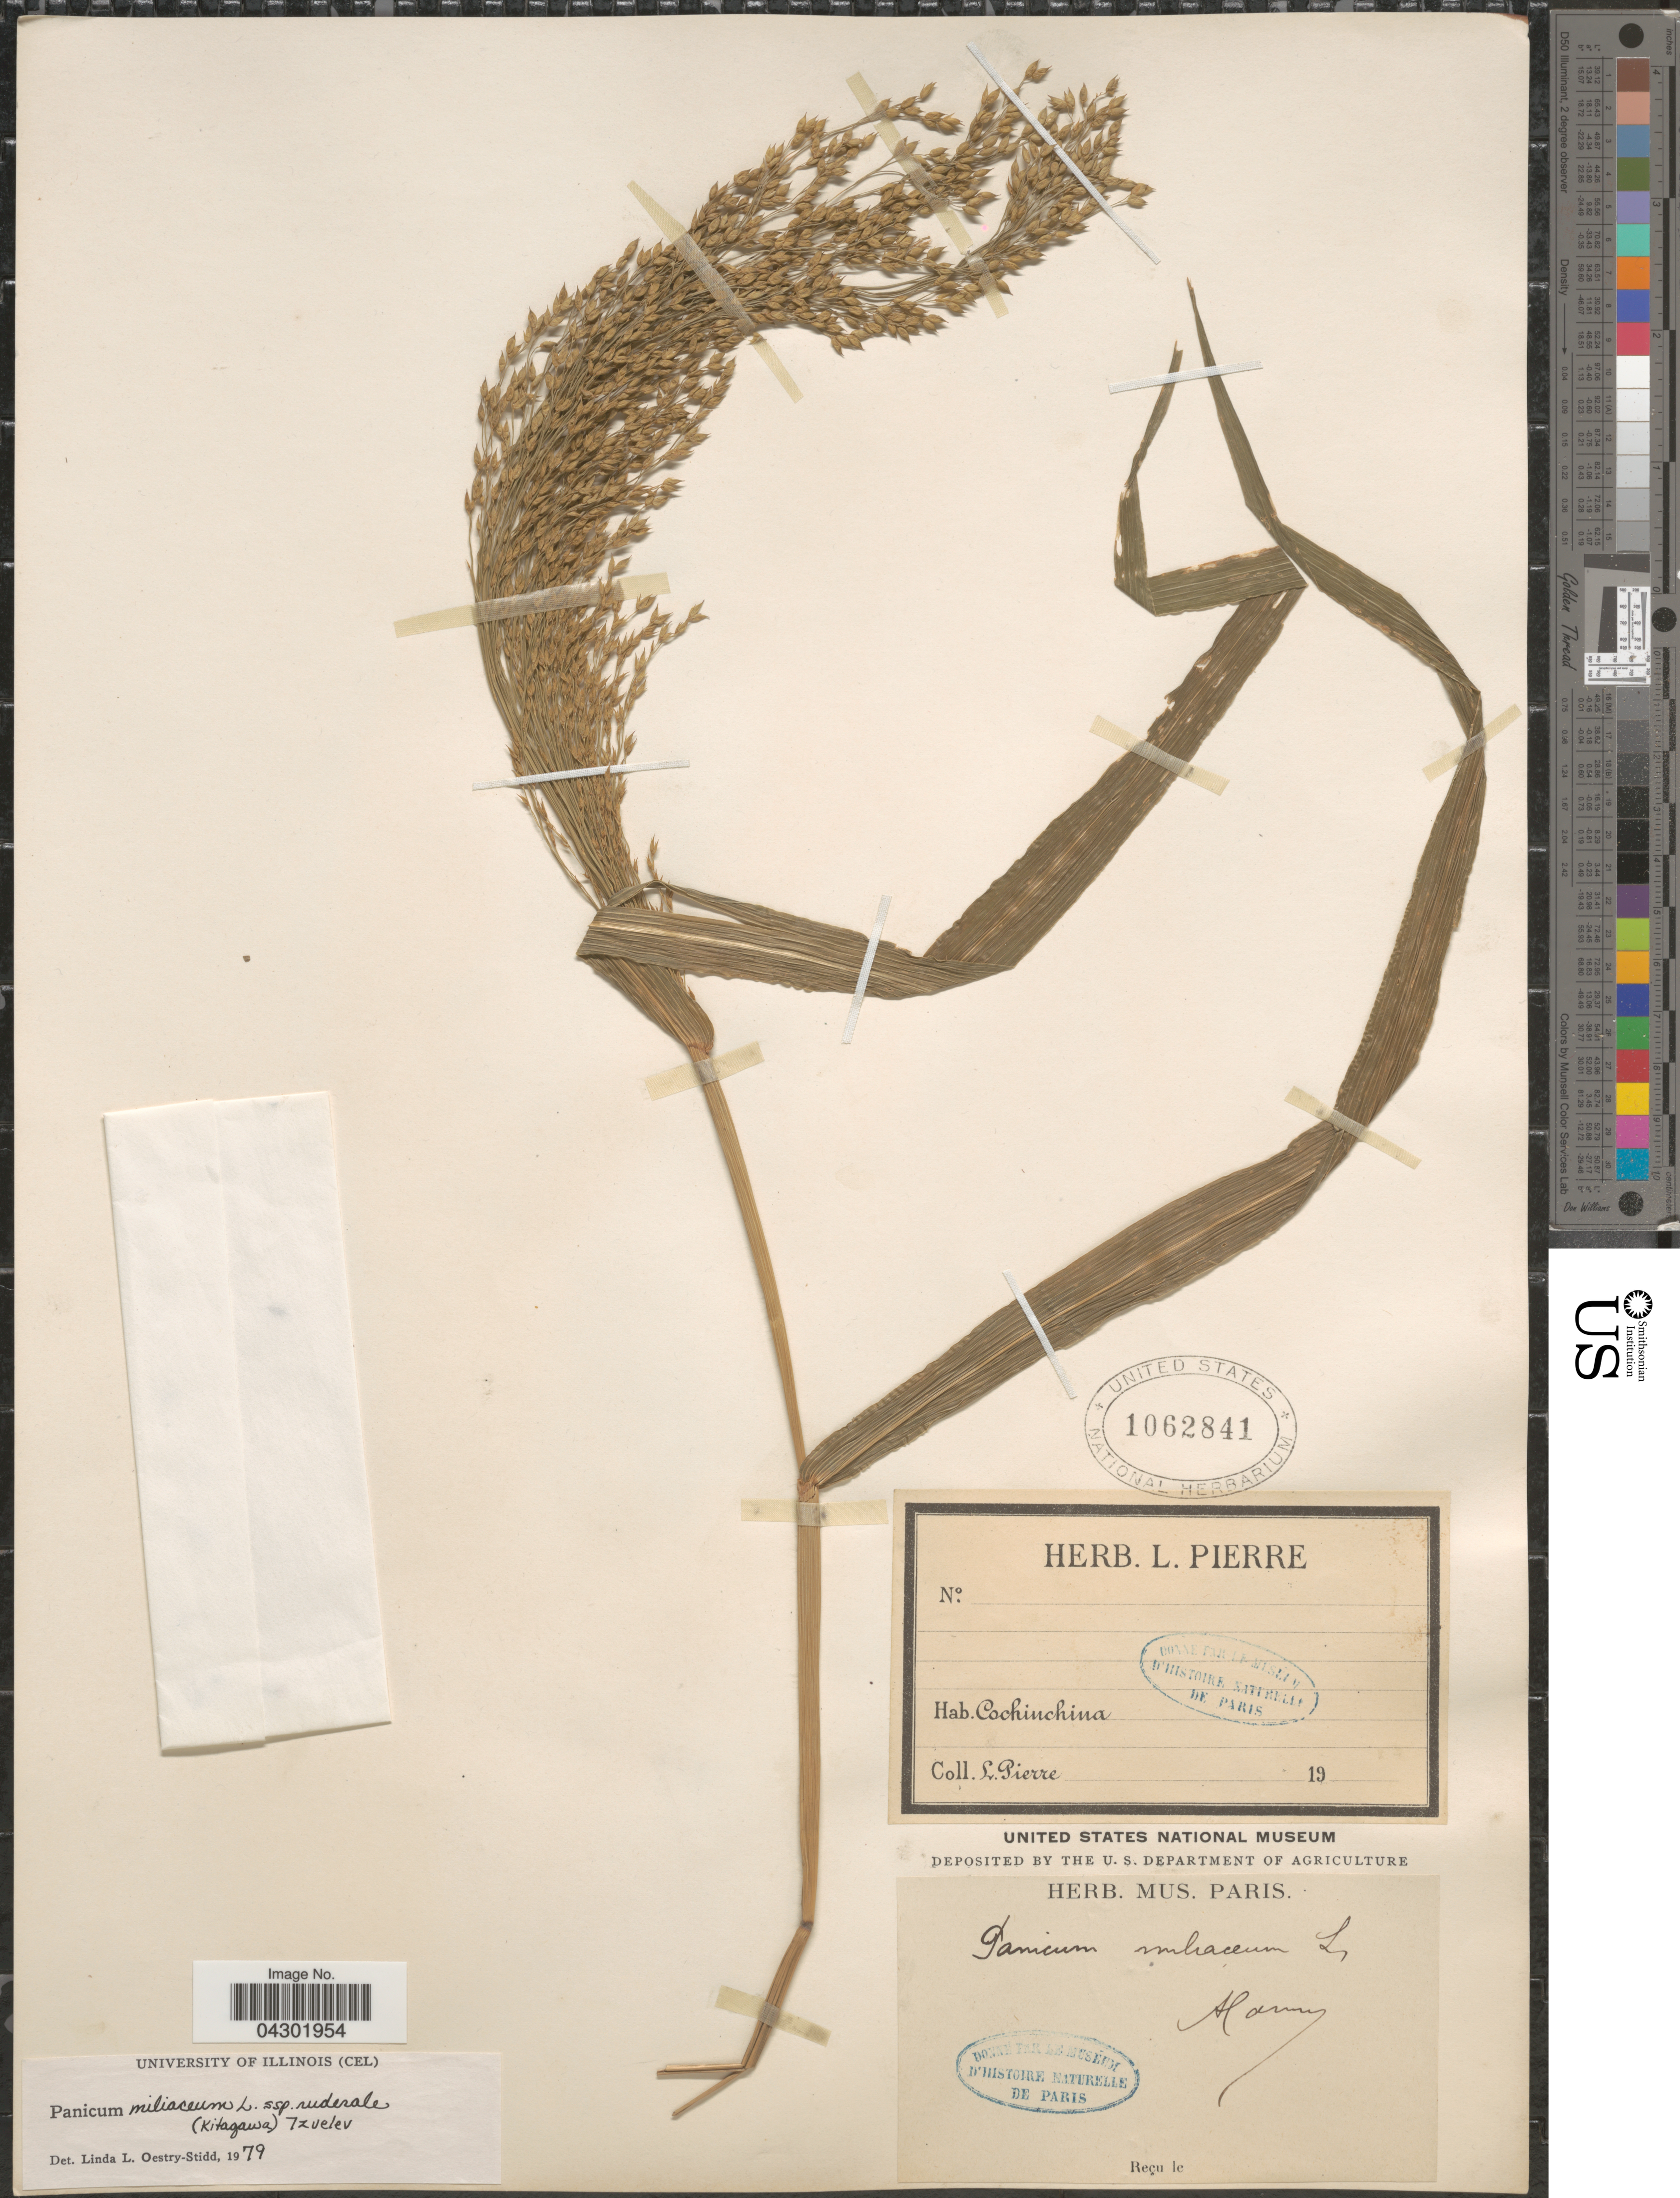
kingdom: Plantae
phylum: Tracheophyta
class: Liliopsida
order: Poales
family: Poaceae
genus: Panicum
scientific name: Panicum miliaceum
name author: L.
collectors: L. Pierre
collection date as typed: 19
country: Vietnam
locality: Cochinchina.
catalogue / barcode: US 1062841